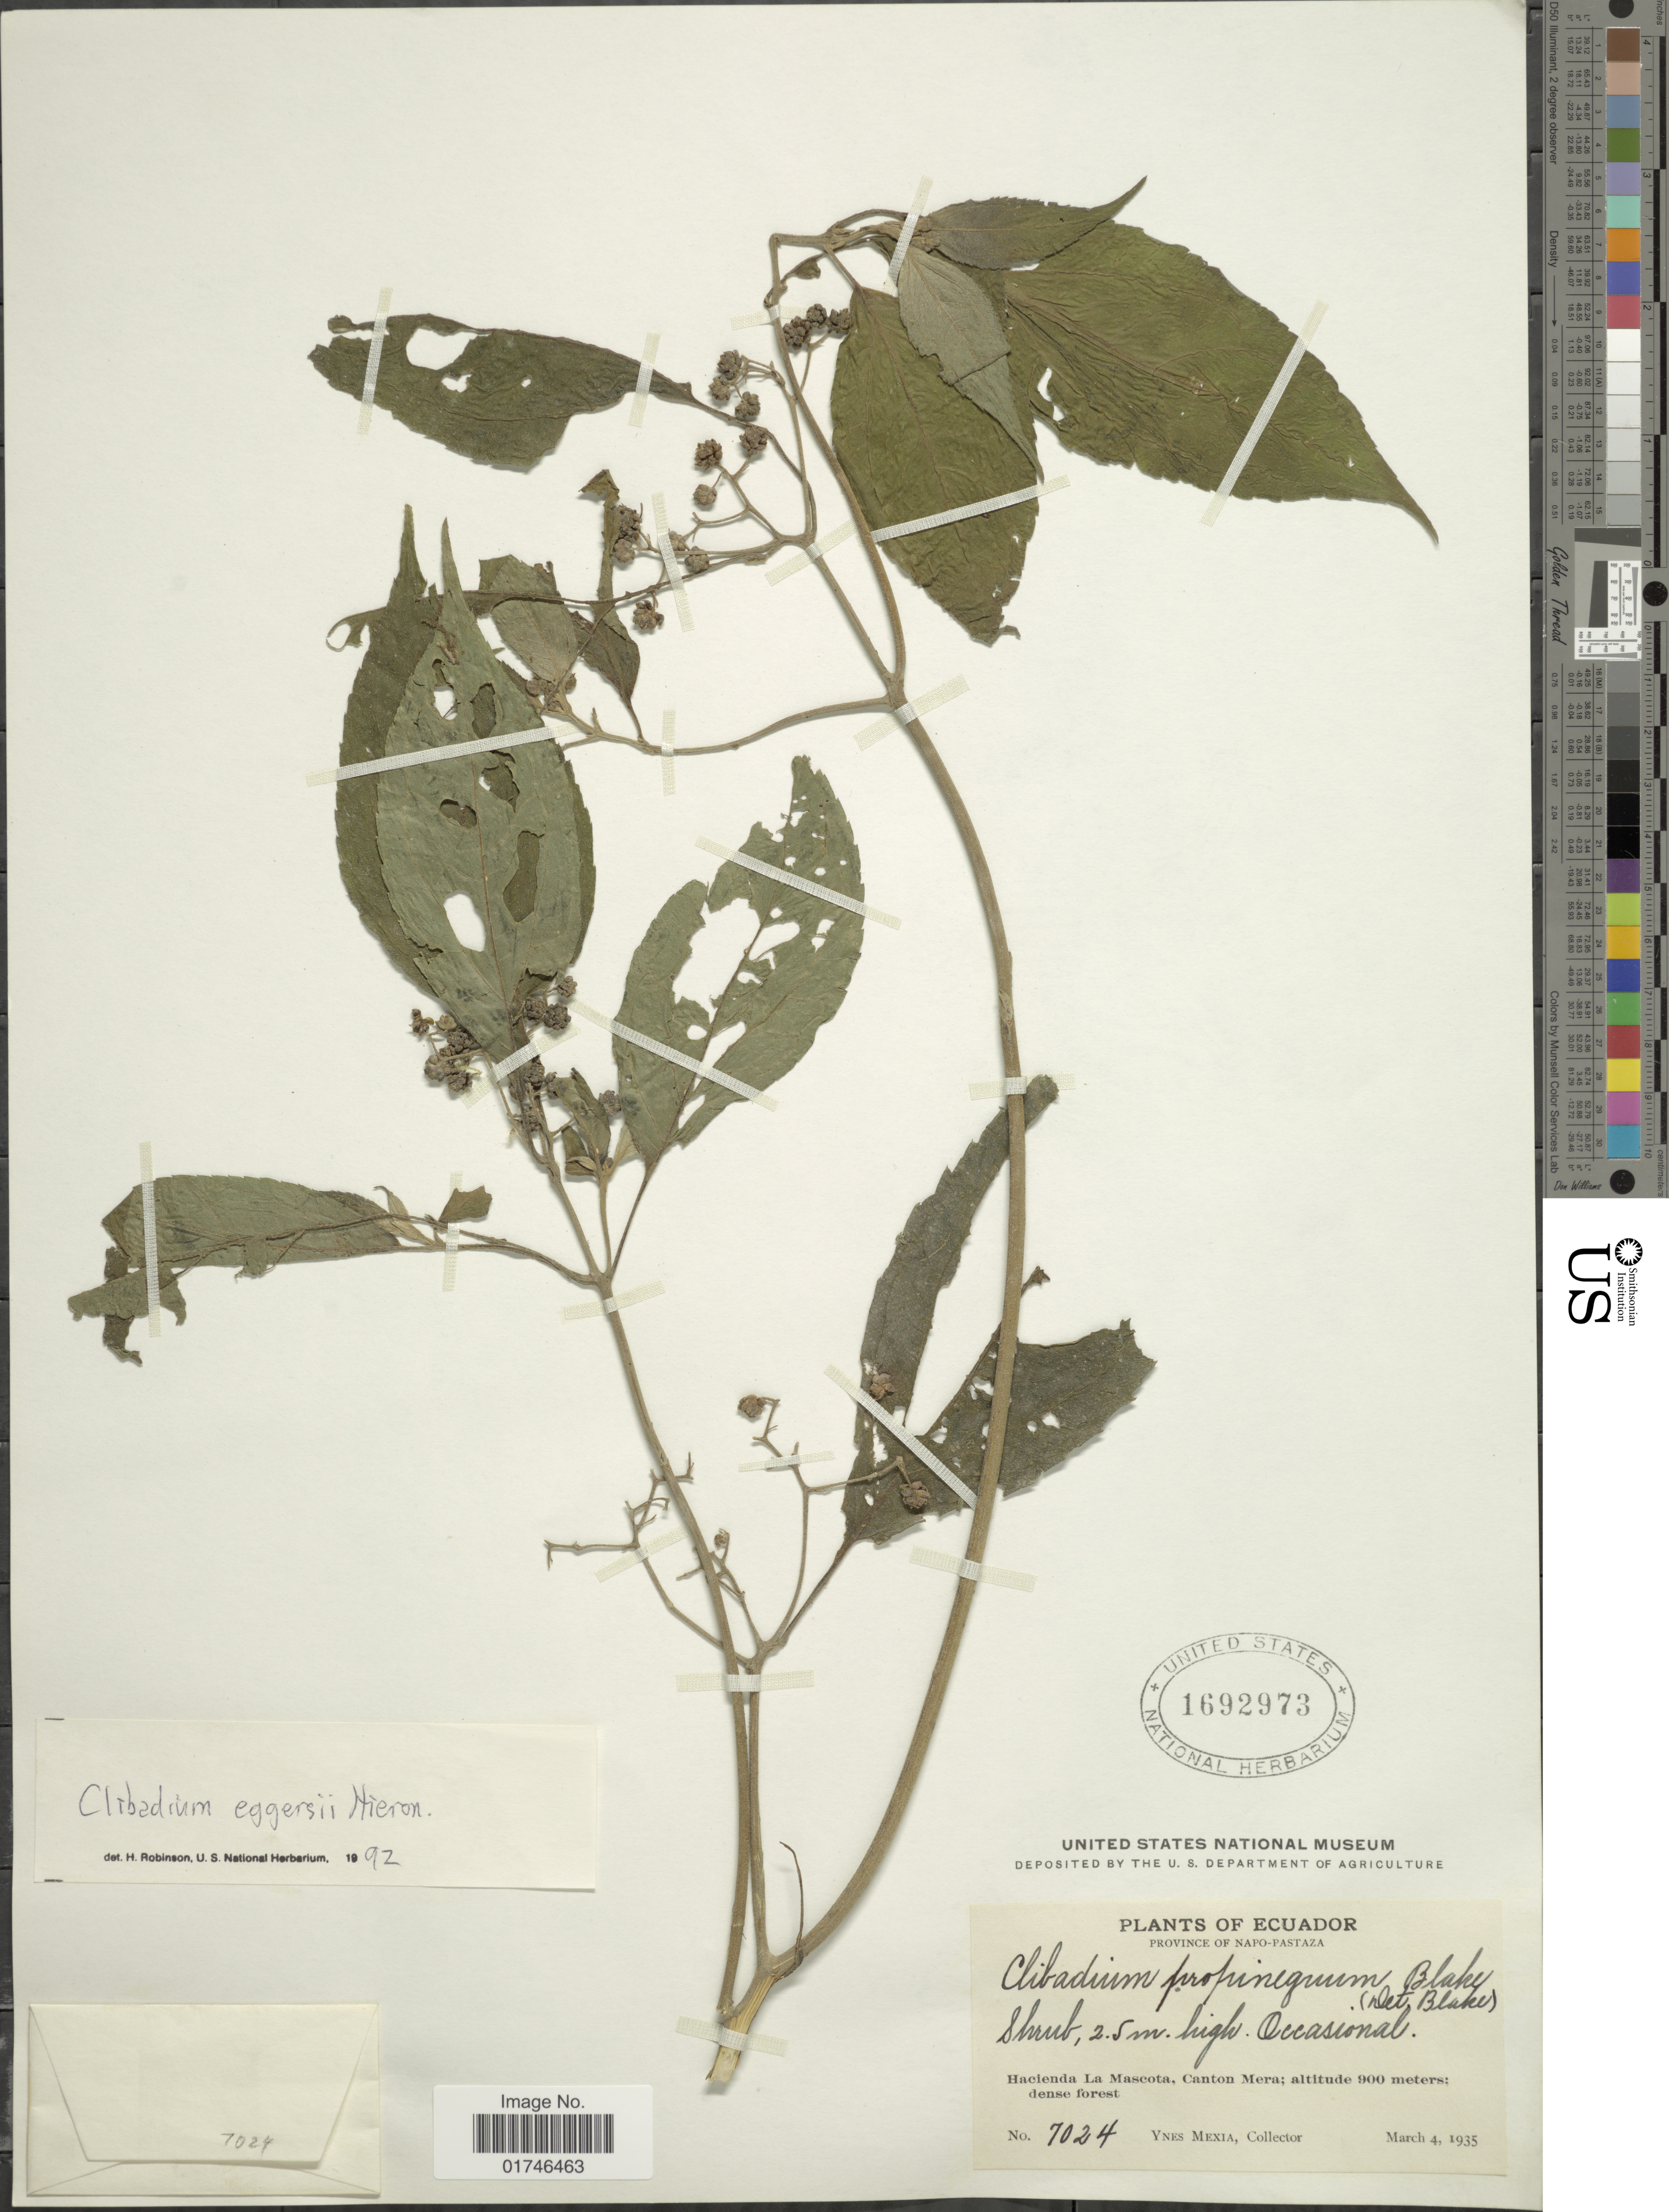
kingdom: Plantae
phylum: Tracheophyta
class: Magnoliopsida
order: Asterales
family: Asteraceae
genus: Clibadium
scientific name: Clibadium eggersii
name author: Hieron.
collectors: Y. Mexia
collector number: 7024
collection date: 1935-03-04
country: Ecuador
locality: Province of Napo-Pastaza. Hacienda La Mascota, Canton Mera.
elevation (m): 900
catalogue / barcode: US 1692973